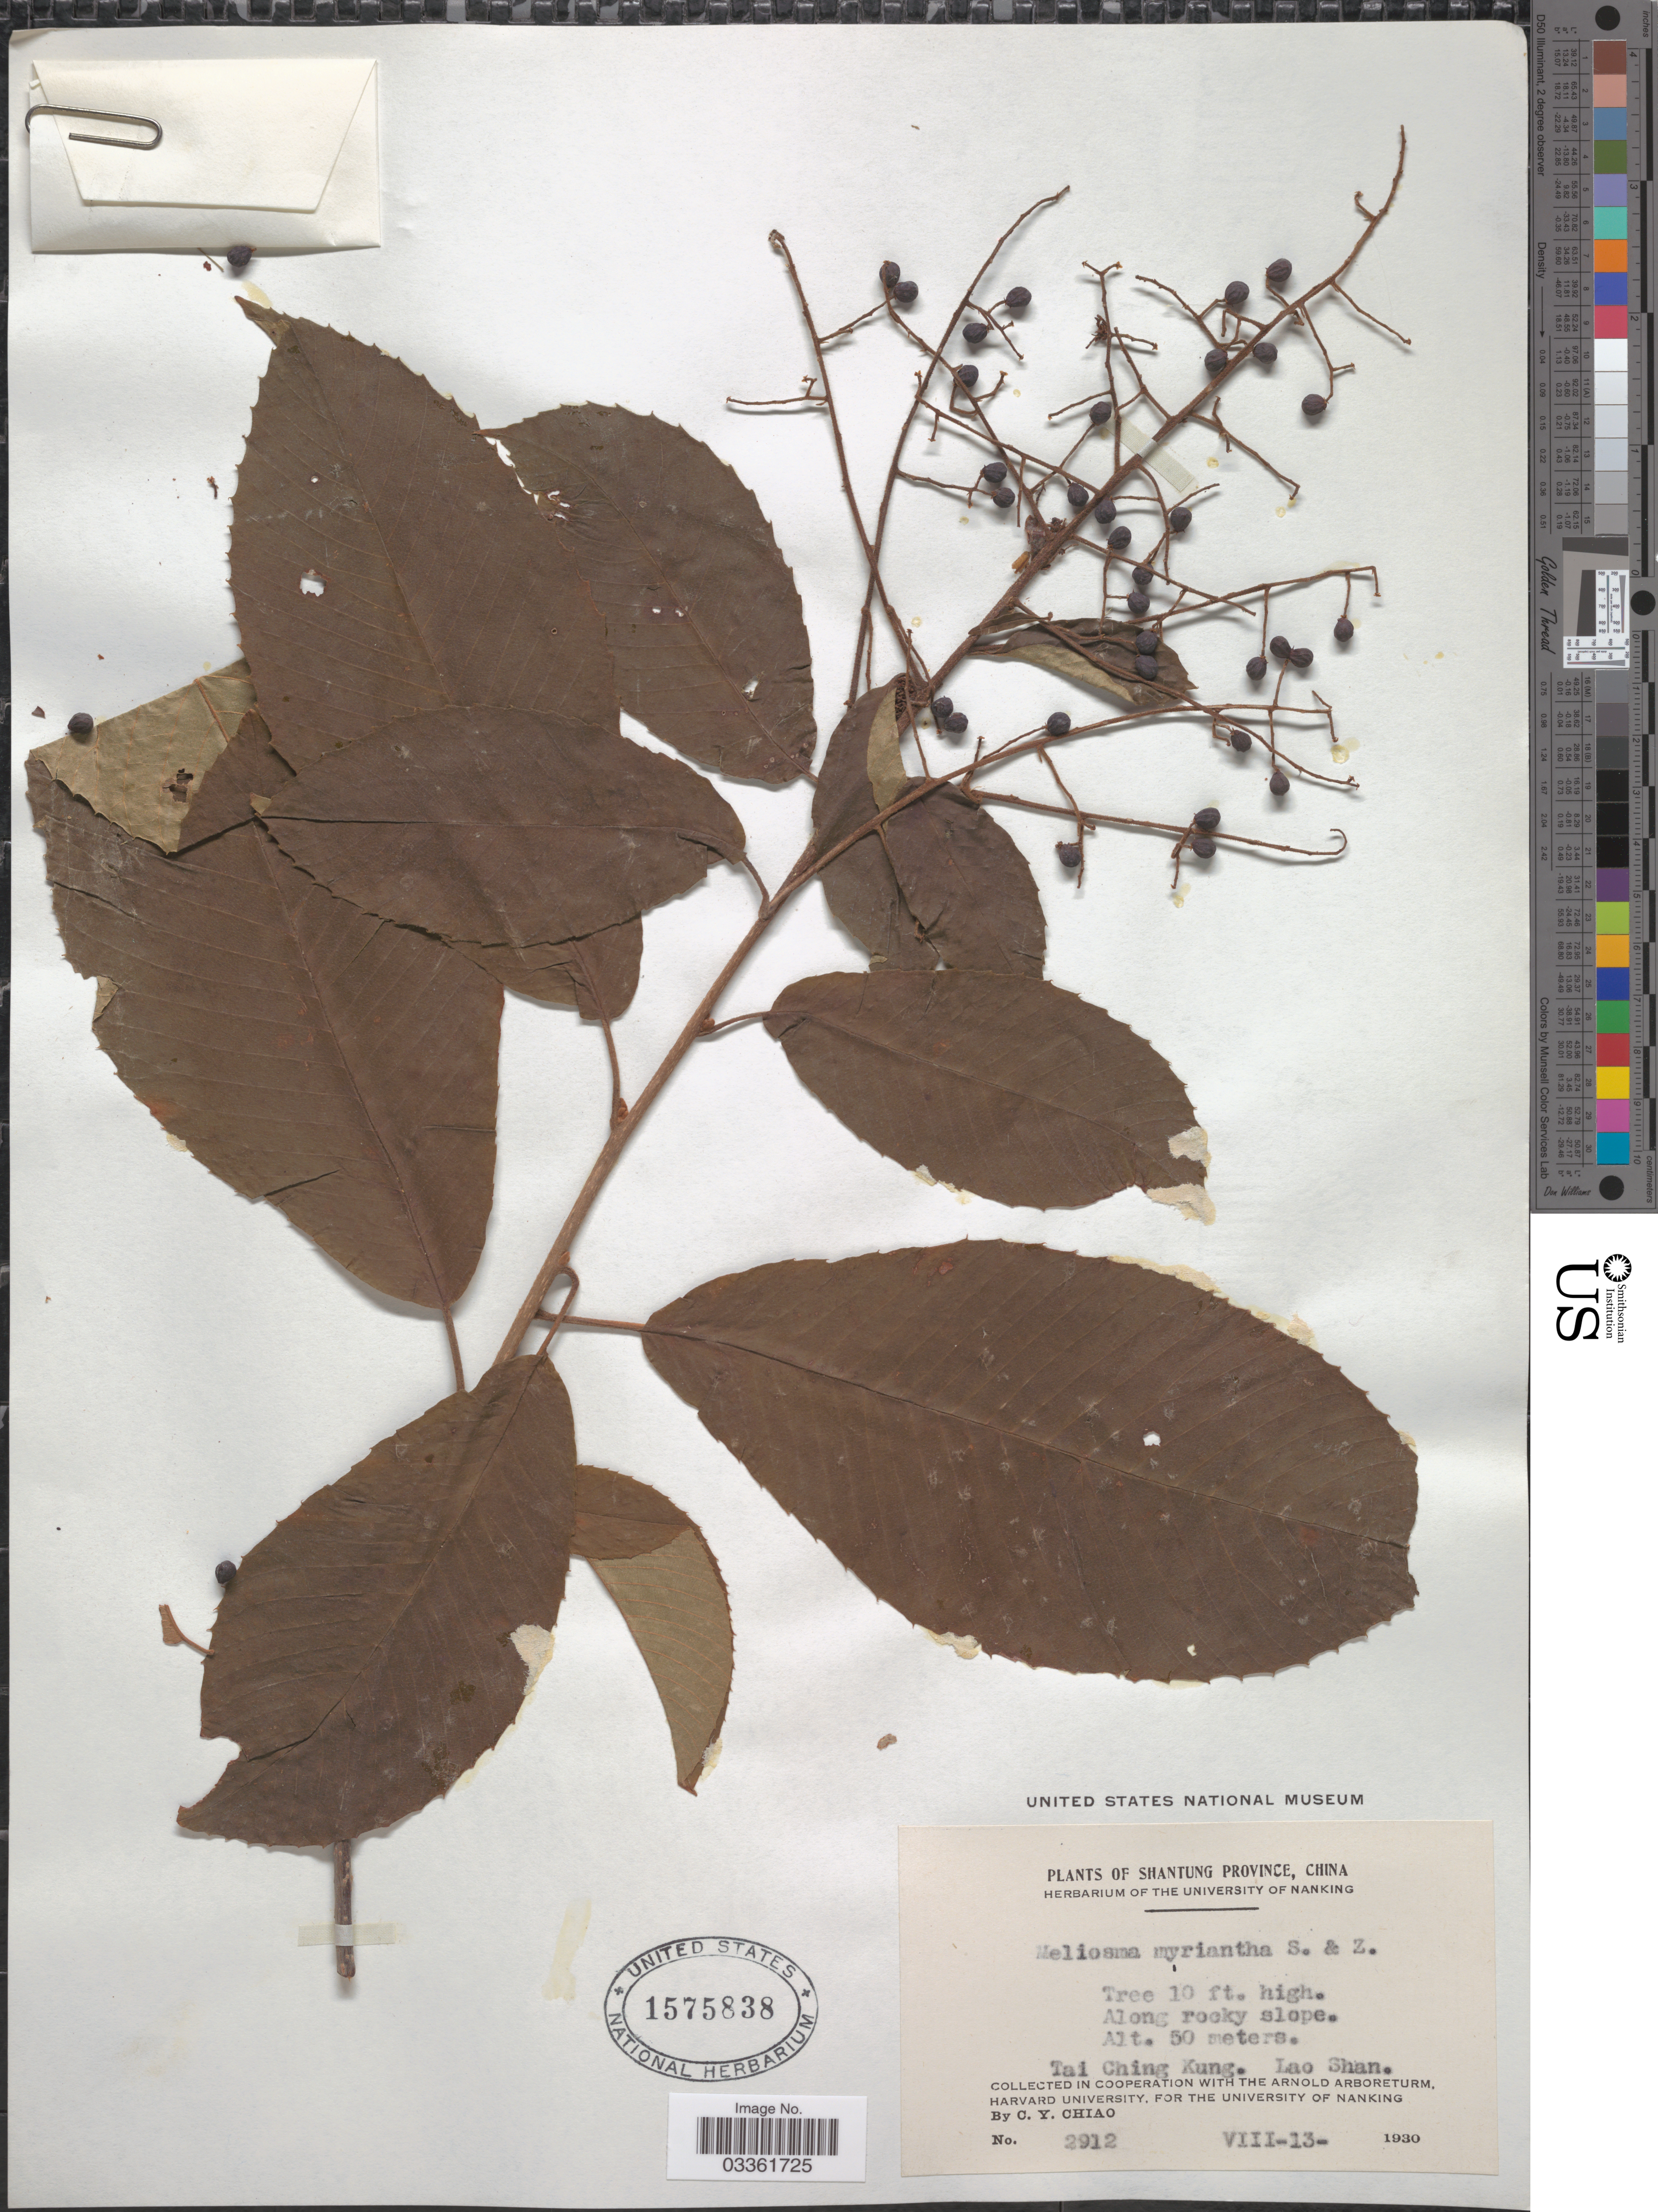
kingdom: Plantae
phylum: Tracheophyta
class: Magnoliopsida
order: Proteales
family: Sabiaceae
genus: Meliosma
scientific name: Meliosma myriantha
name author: Siebold & Zucc.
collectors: C. Y. Chiao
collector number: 2912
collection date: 1930-08-13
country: China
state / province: Shandong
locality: Shantung Province. Tai Ching Kung. Lao Shan.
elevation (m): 50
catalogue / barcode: US 1575838